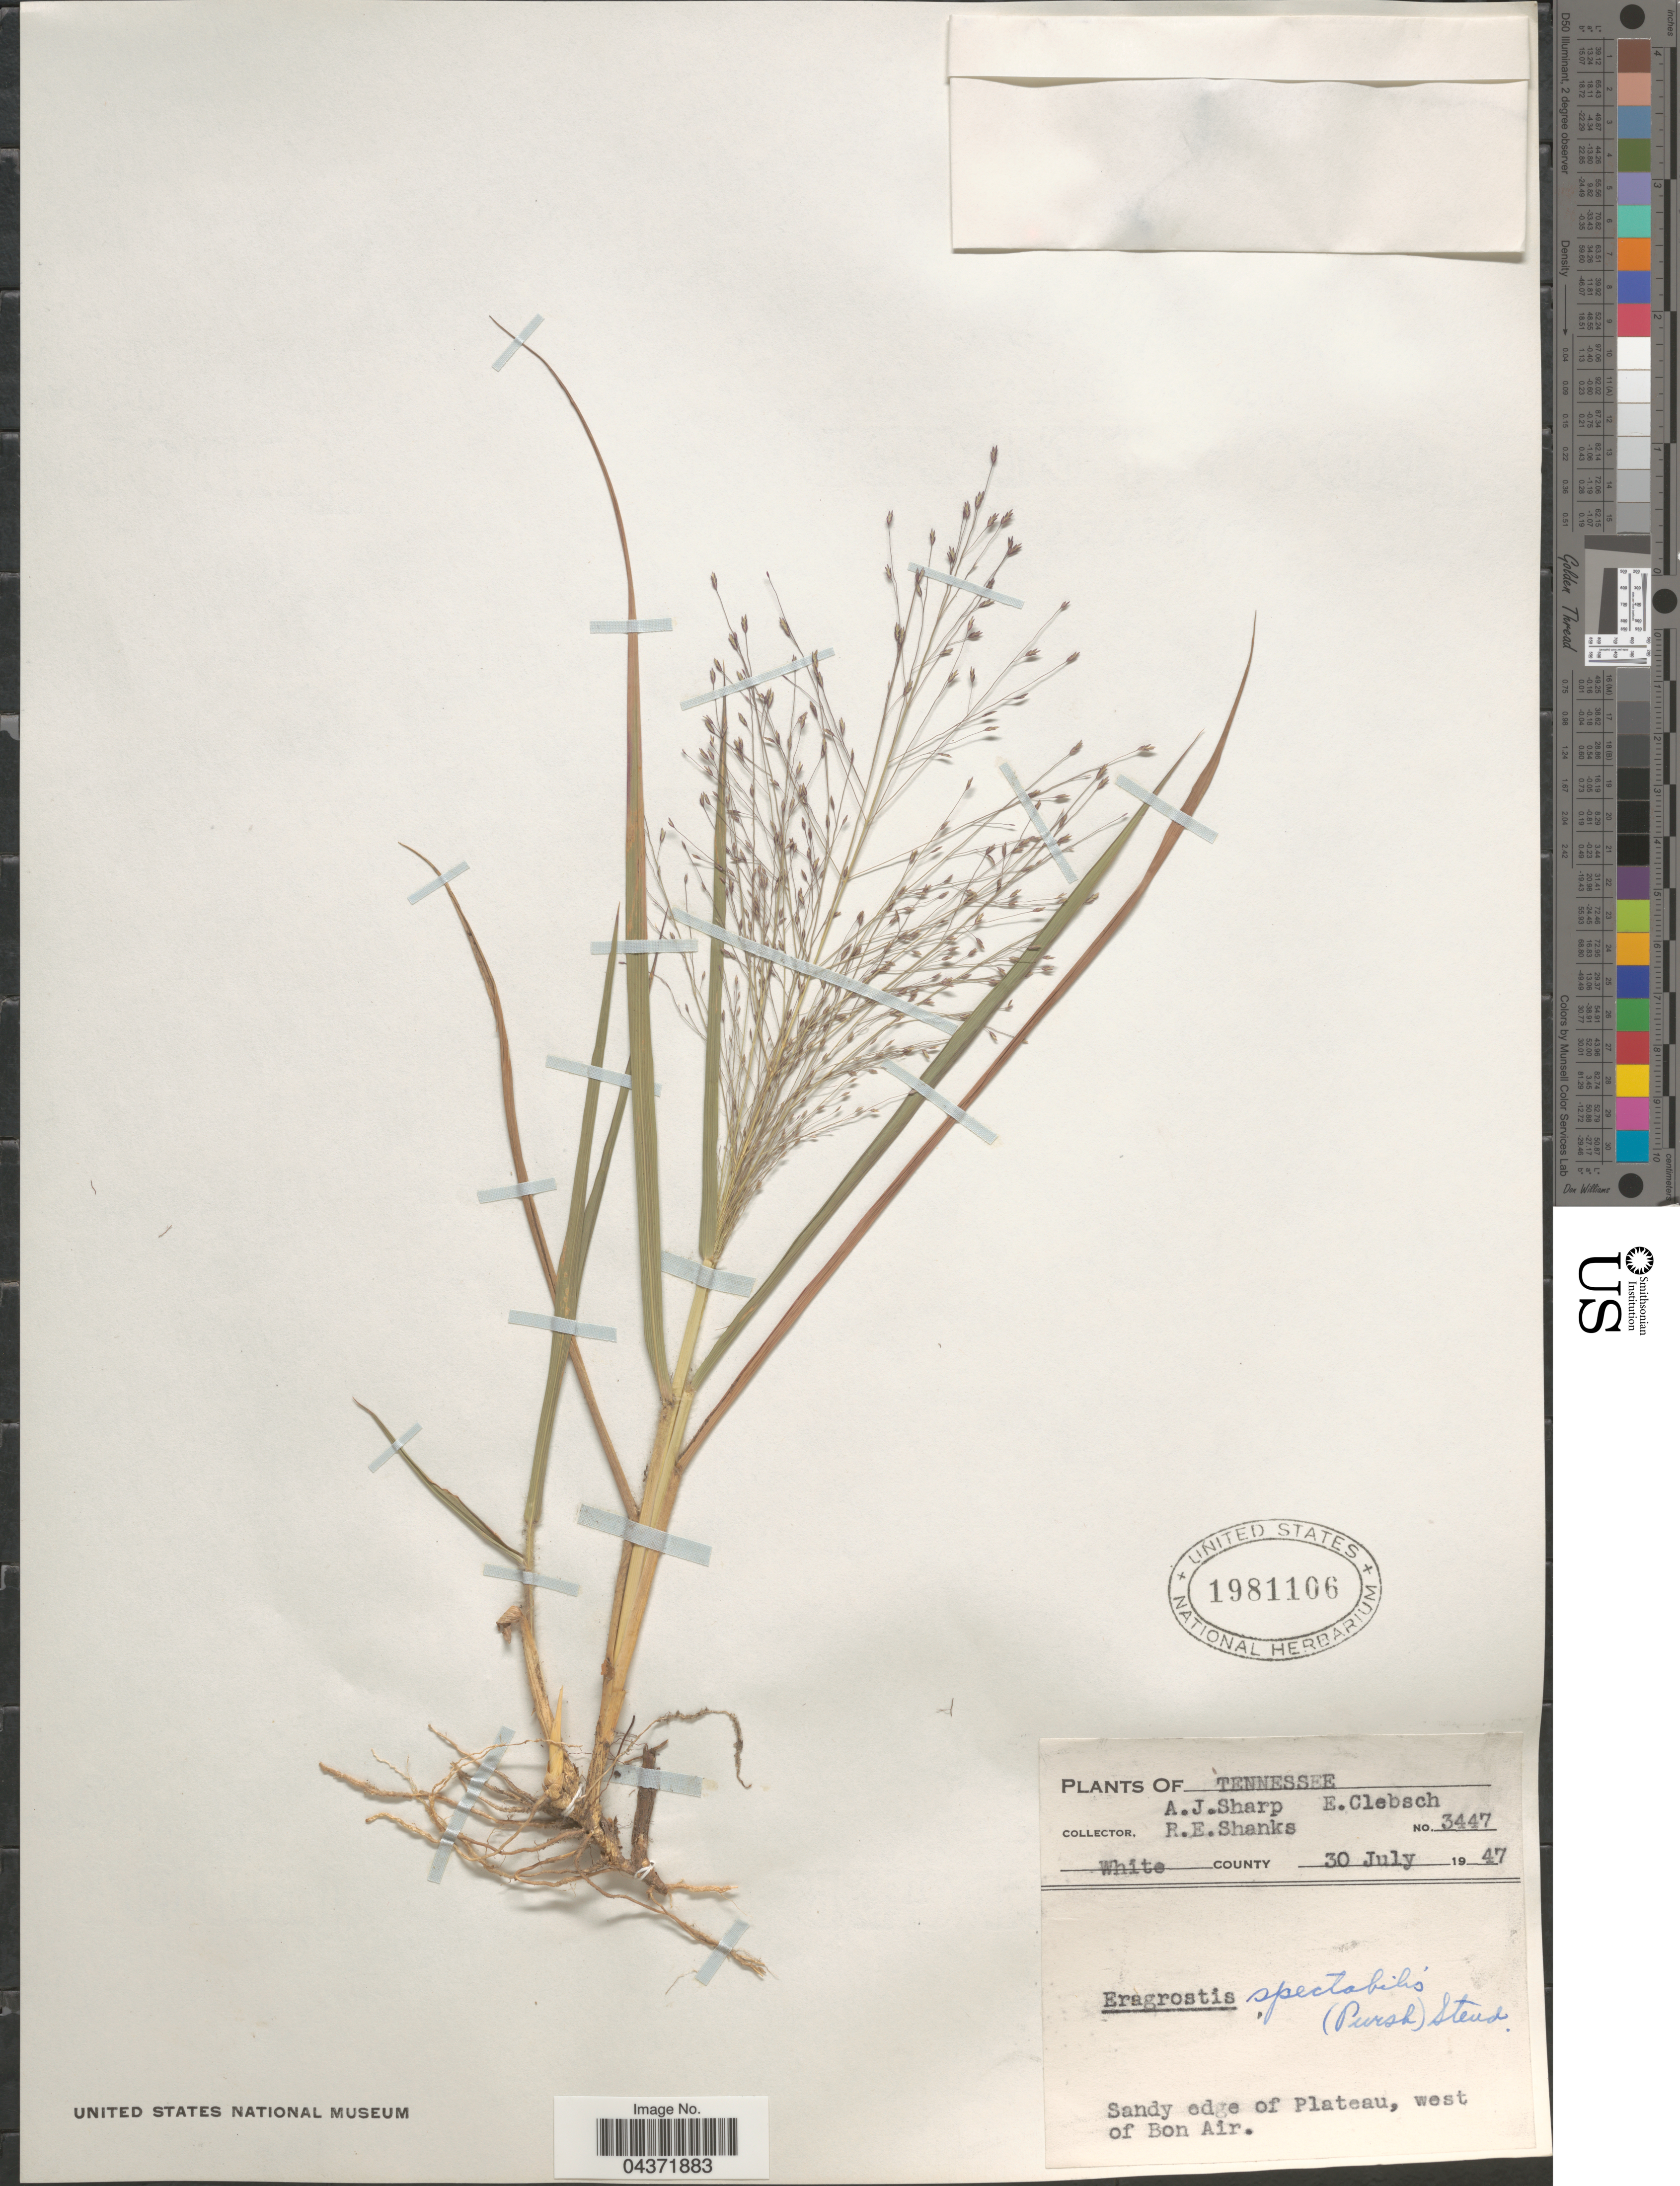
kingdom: Plantae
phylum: Tracheophyta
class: Liliopsida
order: Poales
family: Poaceae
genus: Eragrostis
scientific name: Eragrostis spectabilis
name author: (Pursh) Steud.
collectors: A. J. Sharp, E. Clebsch & R. Shanks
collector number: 3447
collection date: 1947-07-30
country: United States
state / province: Tennessee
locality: White County. Sandy edge of Plateau, west of Bon Air.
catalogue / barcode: US 1981106